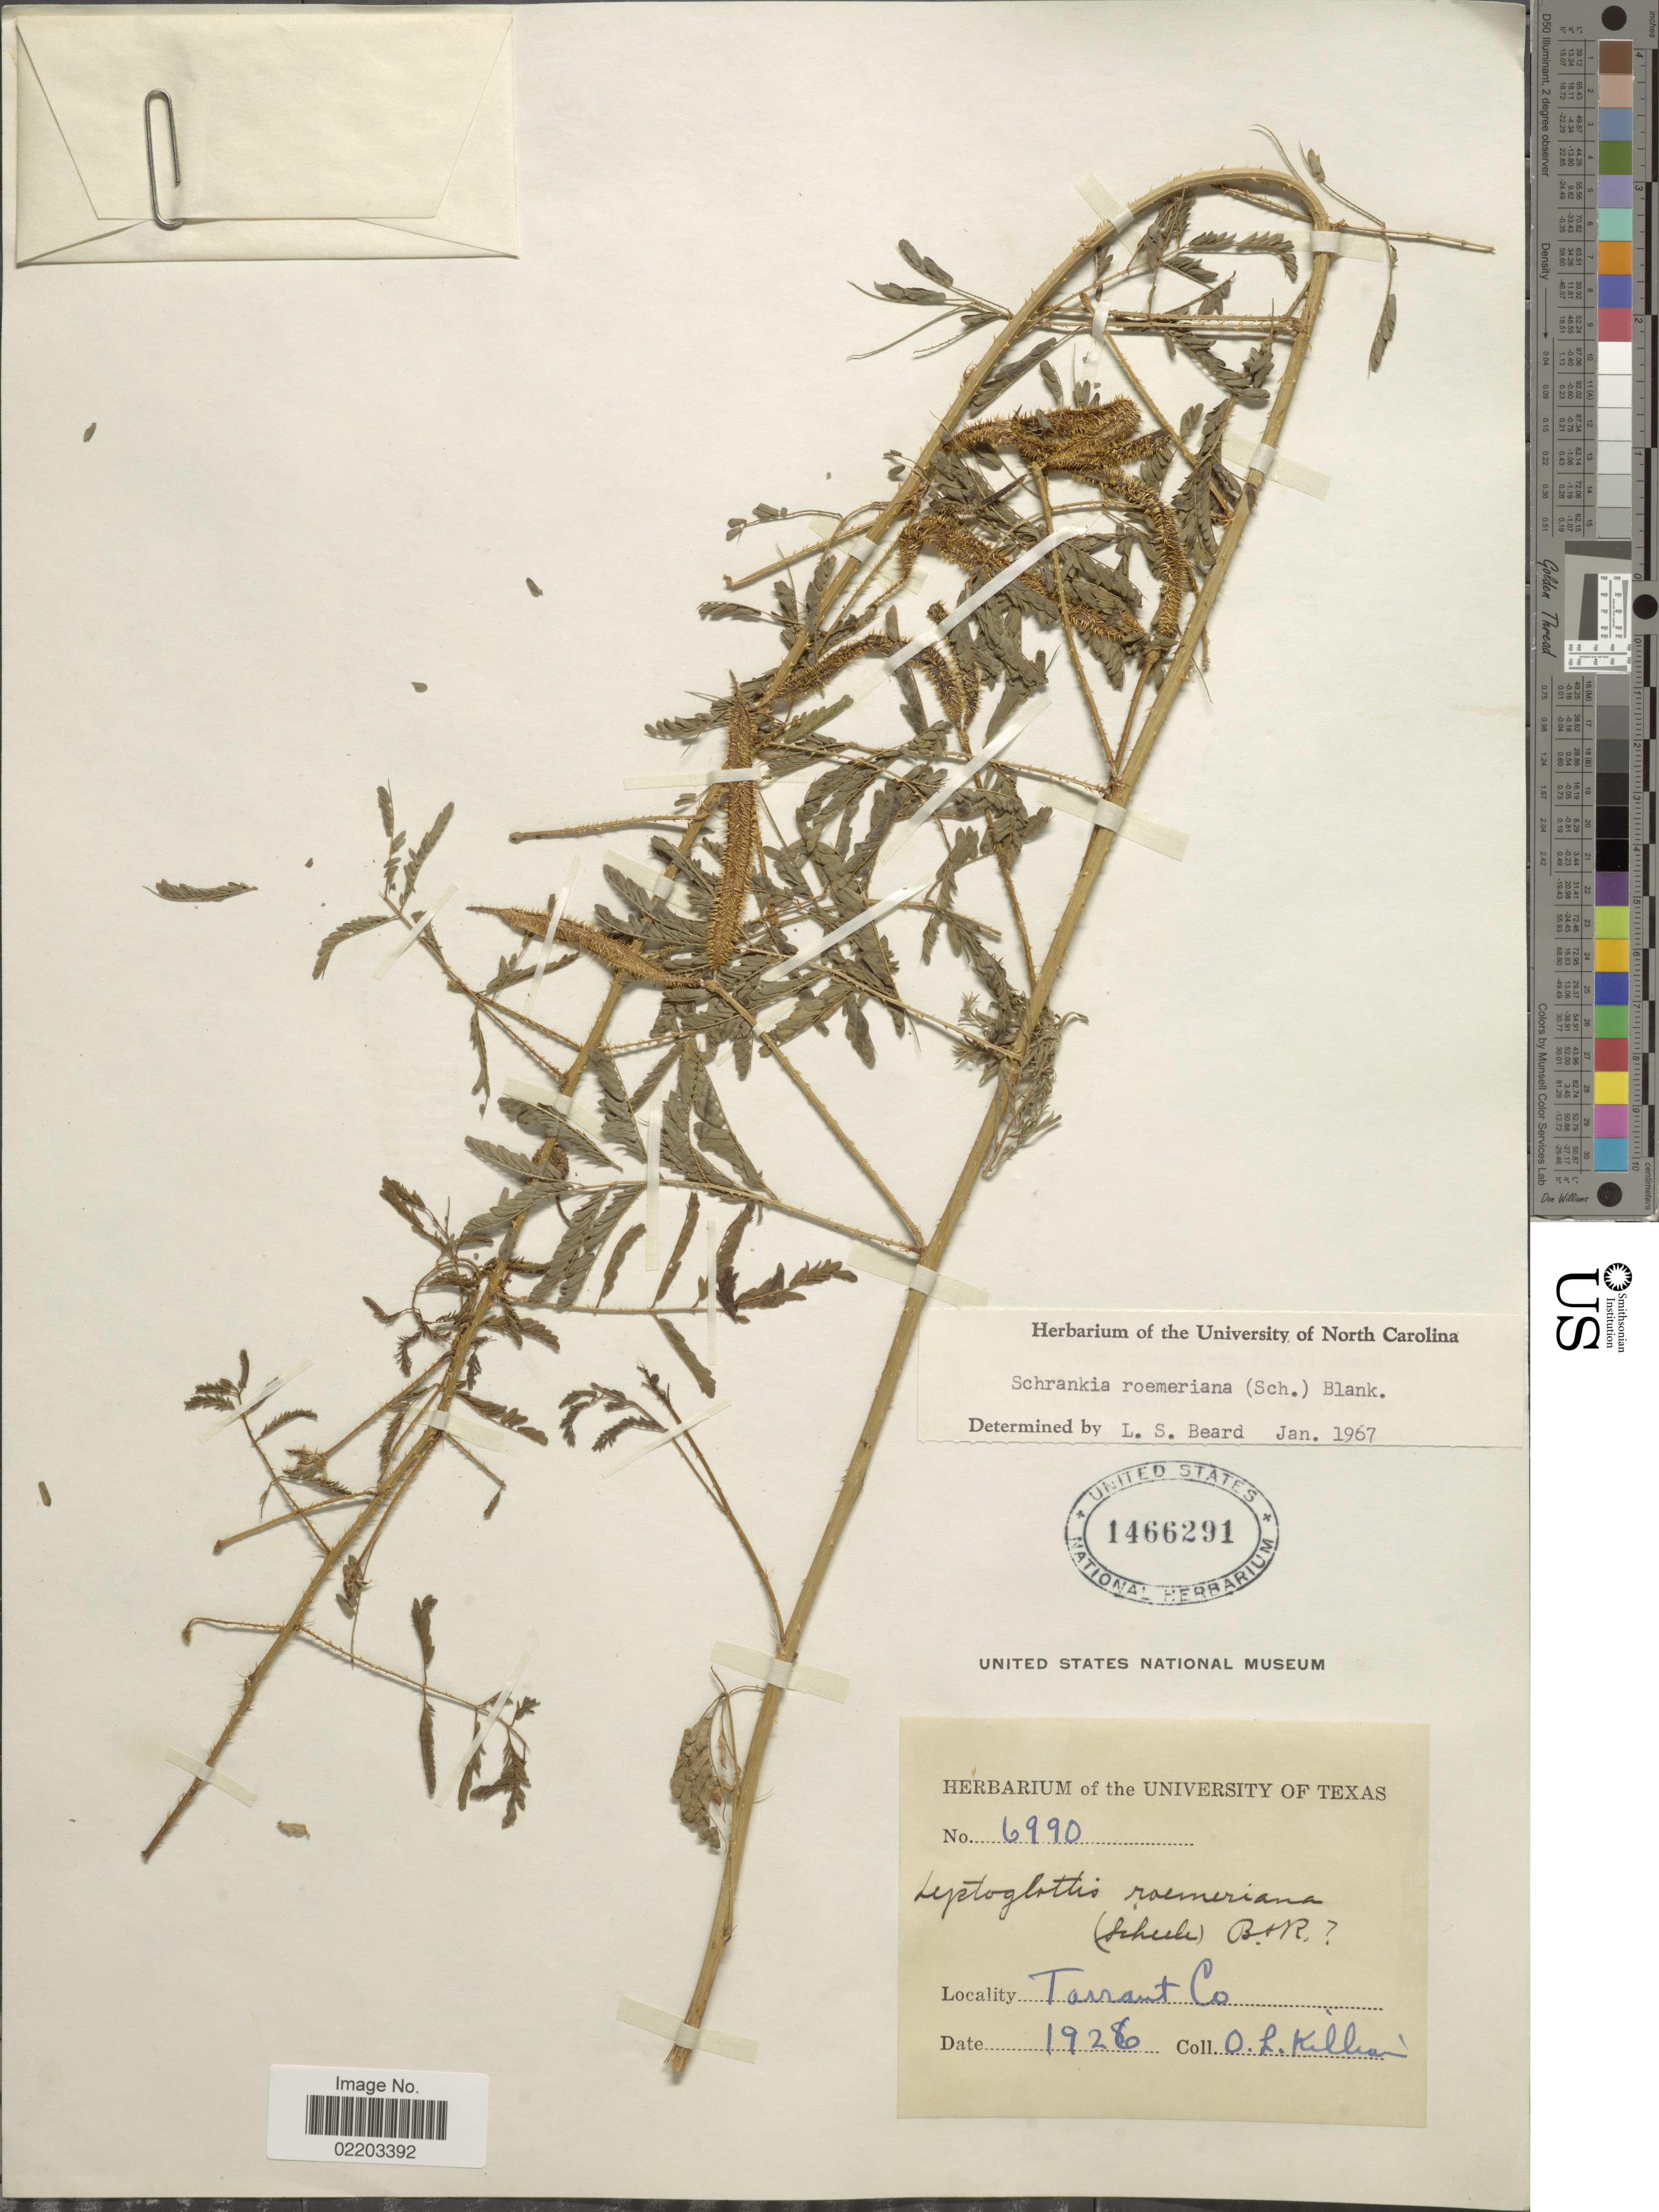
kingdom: Plantae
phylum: Tracheophyta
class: Magnoliopsida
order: Fabales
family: Fabaceae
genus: Mimosa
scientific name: Mimosa roemeriana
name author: Scheele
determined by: U.S. National Herbarium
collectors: O. Killian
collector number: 6990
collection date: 1926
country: United States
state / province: Texas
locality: Tarrant Co.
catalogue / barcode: US 1466291